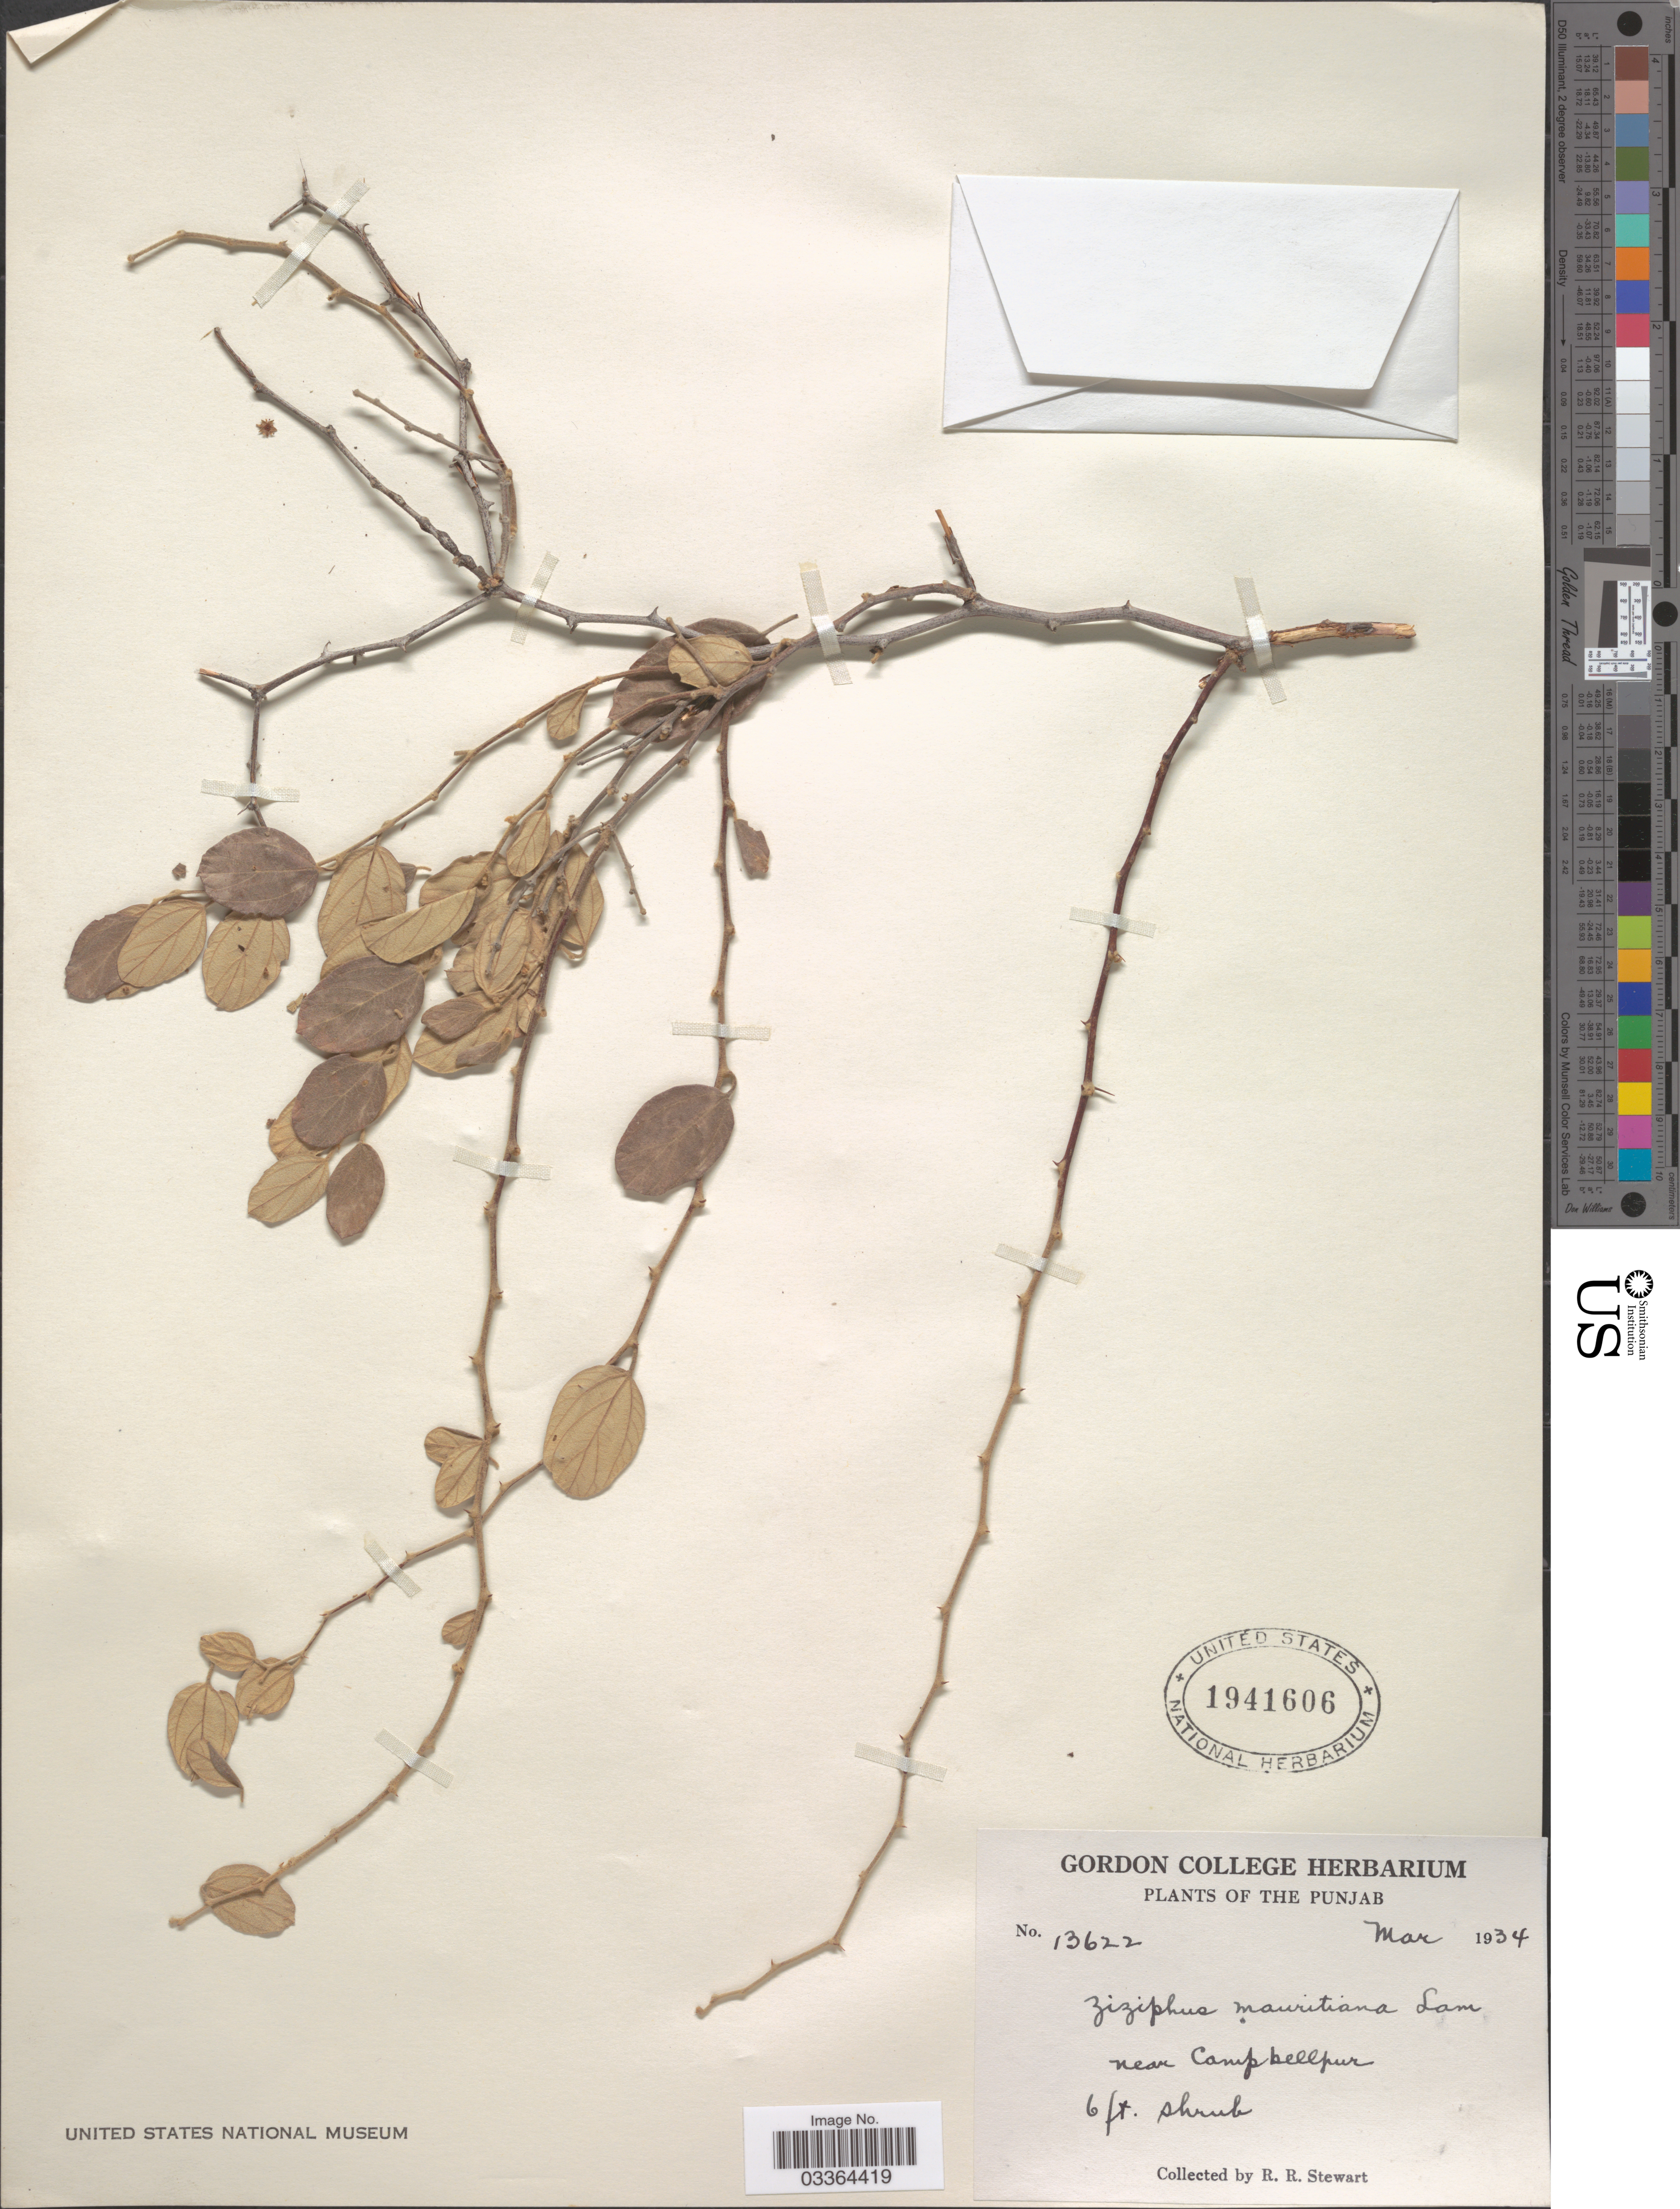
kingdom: Plantae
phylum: Tracheophyta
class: Magnoliopsida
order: Rosales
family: Rhamnaceae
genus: Ziziphus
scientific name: Ziziphus mauritiana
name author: Lam.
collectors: R. Stewart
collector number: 13622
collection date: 1934-03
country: Pakistan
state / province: Punjab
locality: Near Campbellpur.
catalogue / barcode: US 1941606